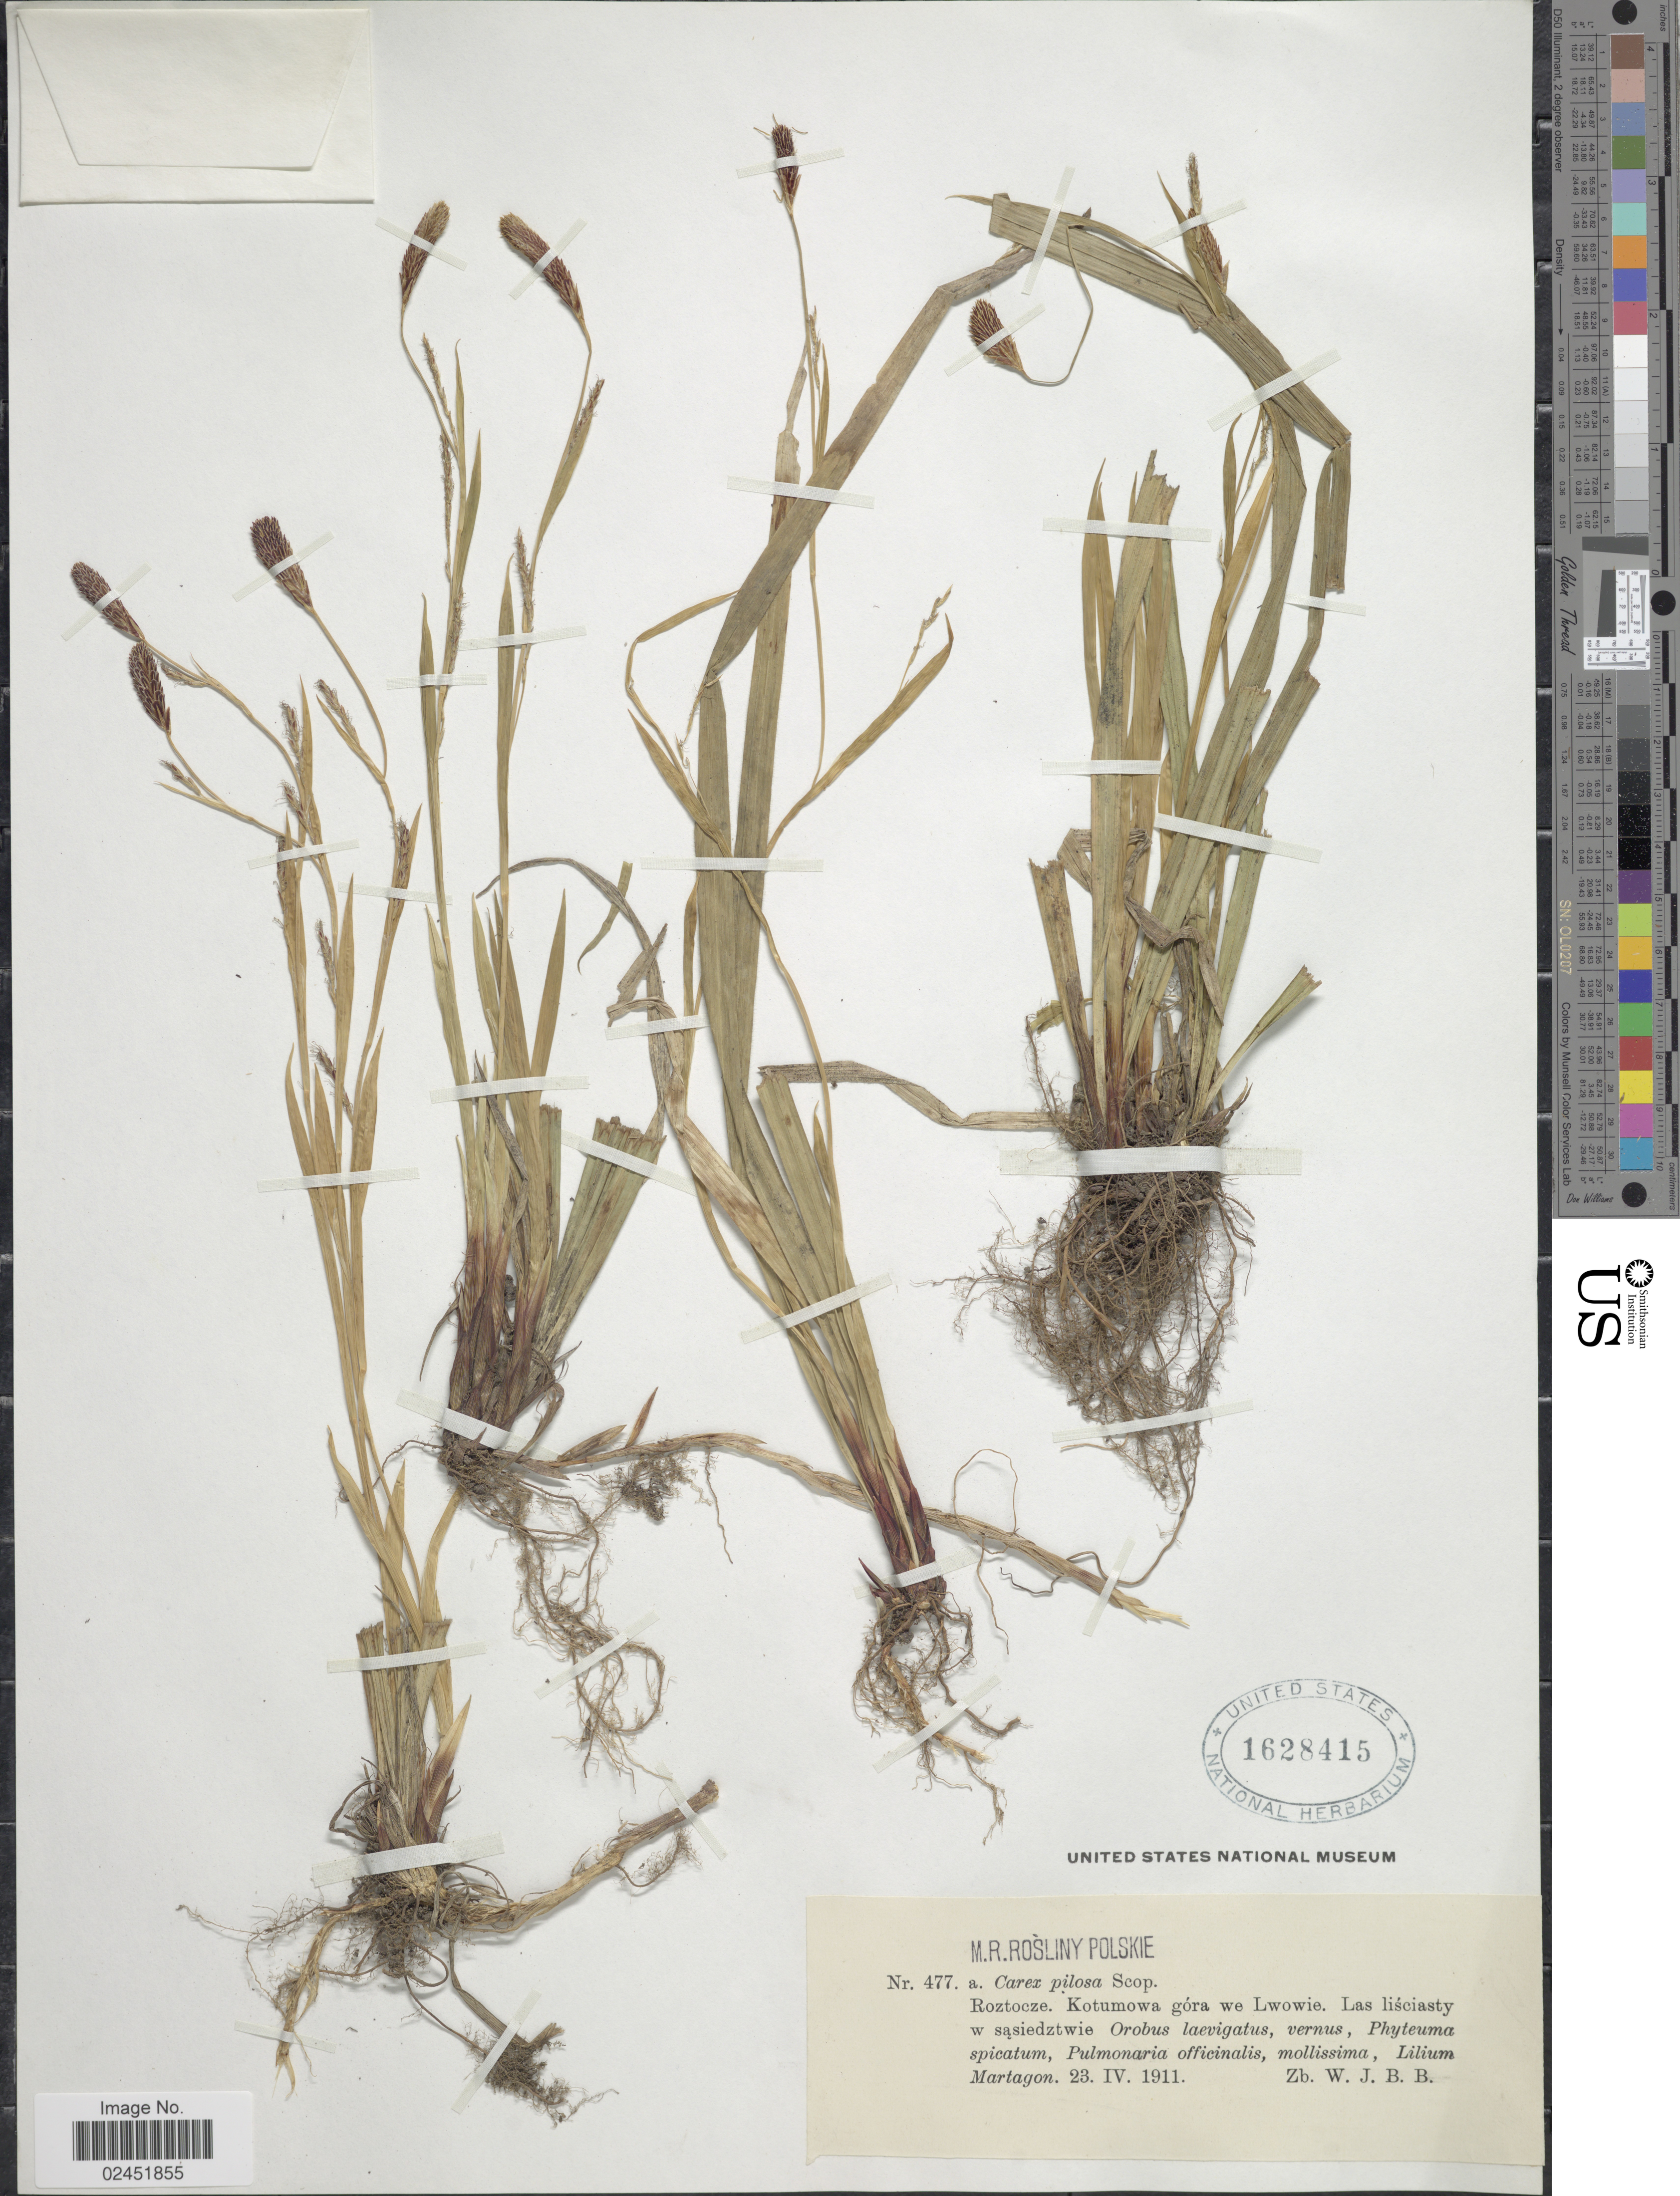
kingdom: Plantae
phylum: Tracheophyta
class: Liliopsida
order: Poales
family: Cyperaceae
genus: Carex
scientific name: Carex pilosa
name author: Scop.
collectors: W. J. B. B.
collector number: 477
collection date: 1911-04-23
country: Ukraine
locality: Roztocze. Kotumowa gora we Lwowie.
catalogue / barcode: US 1628415